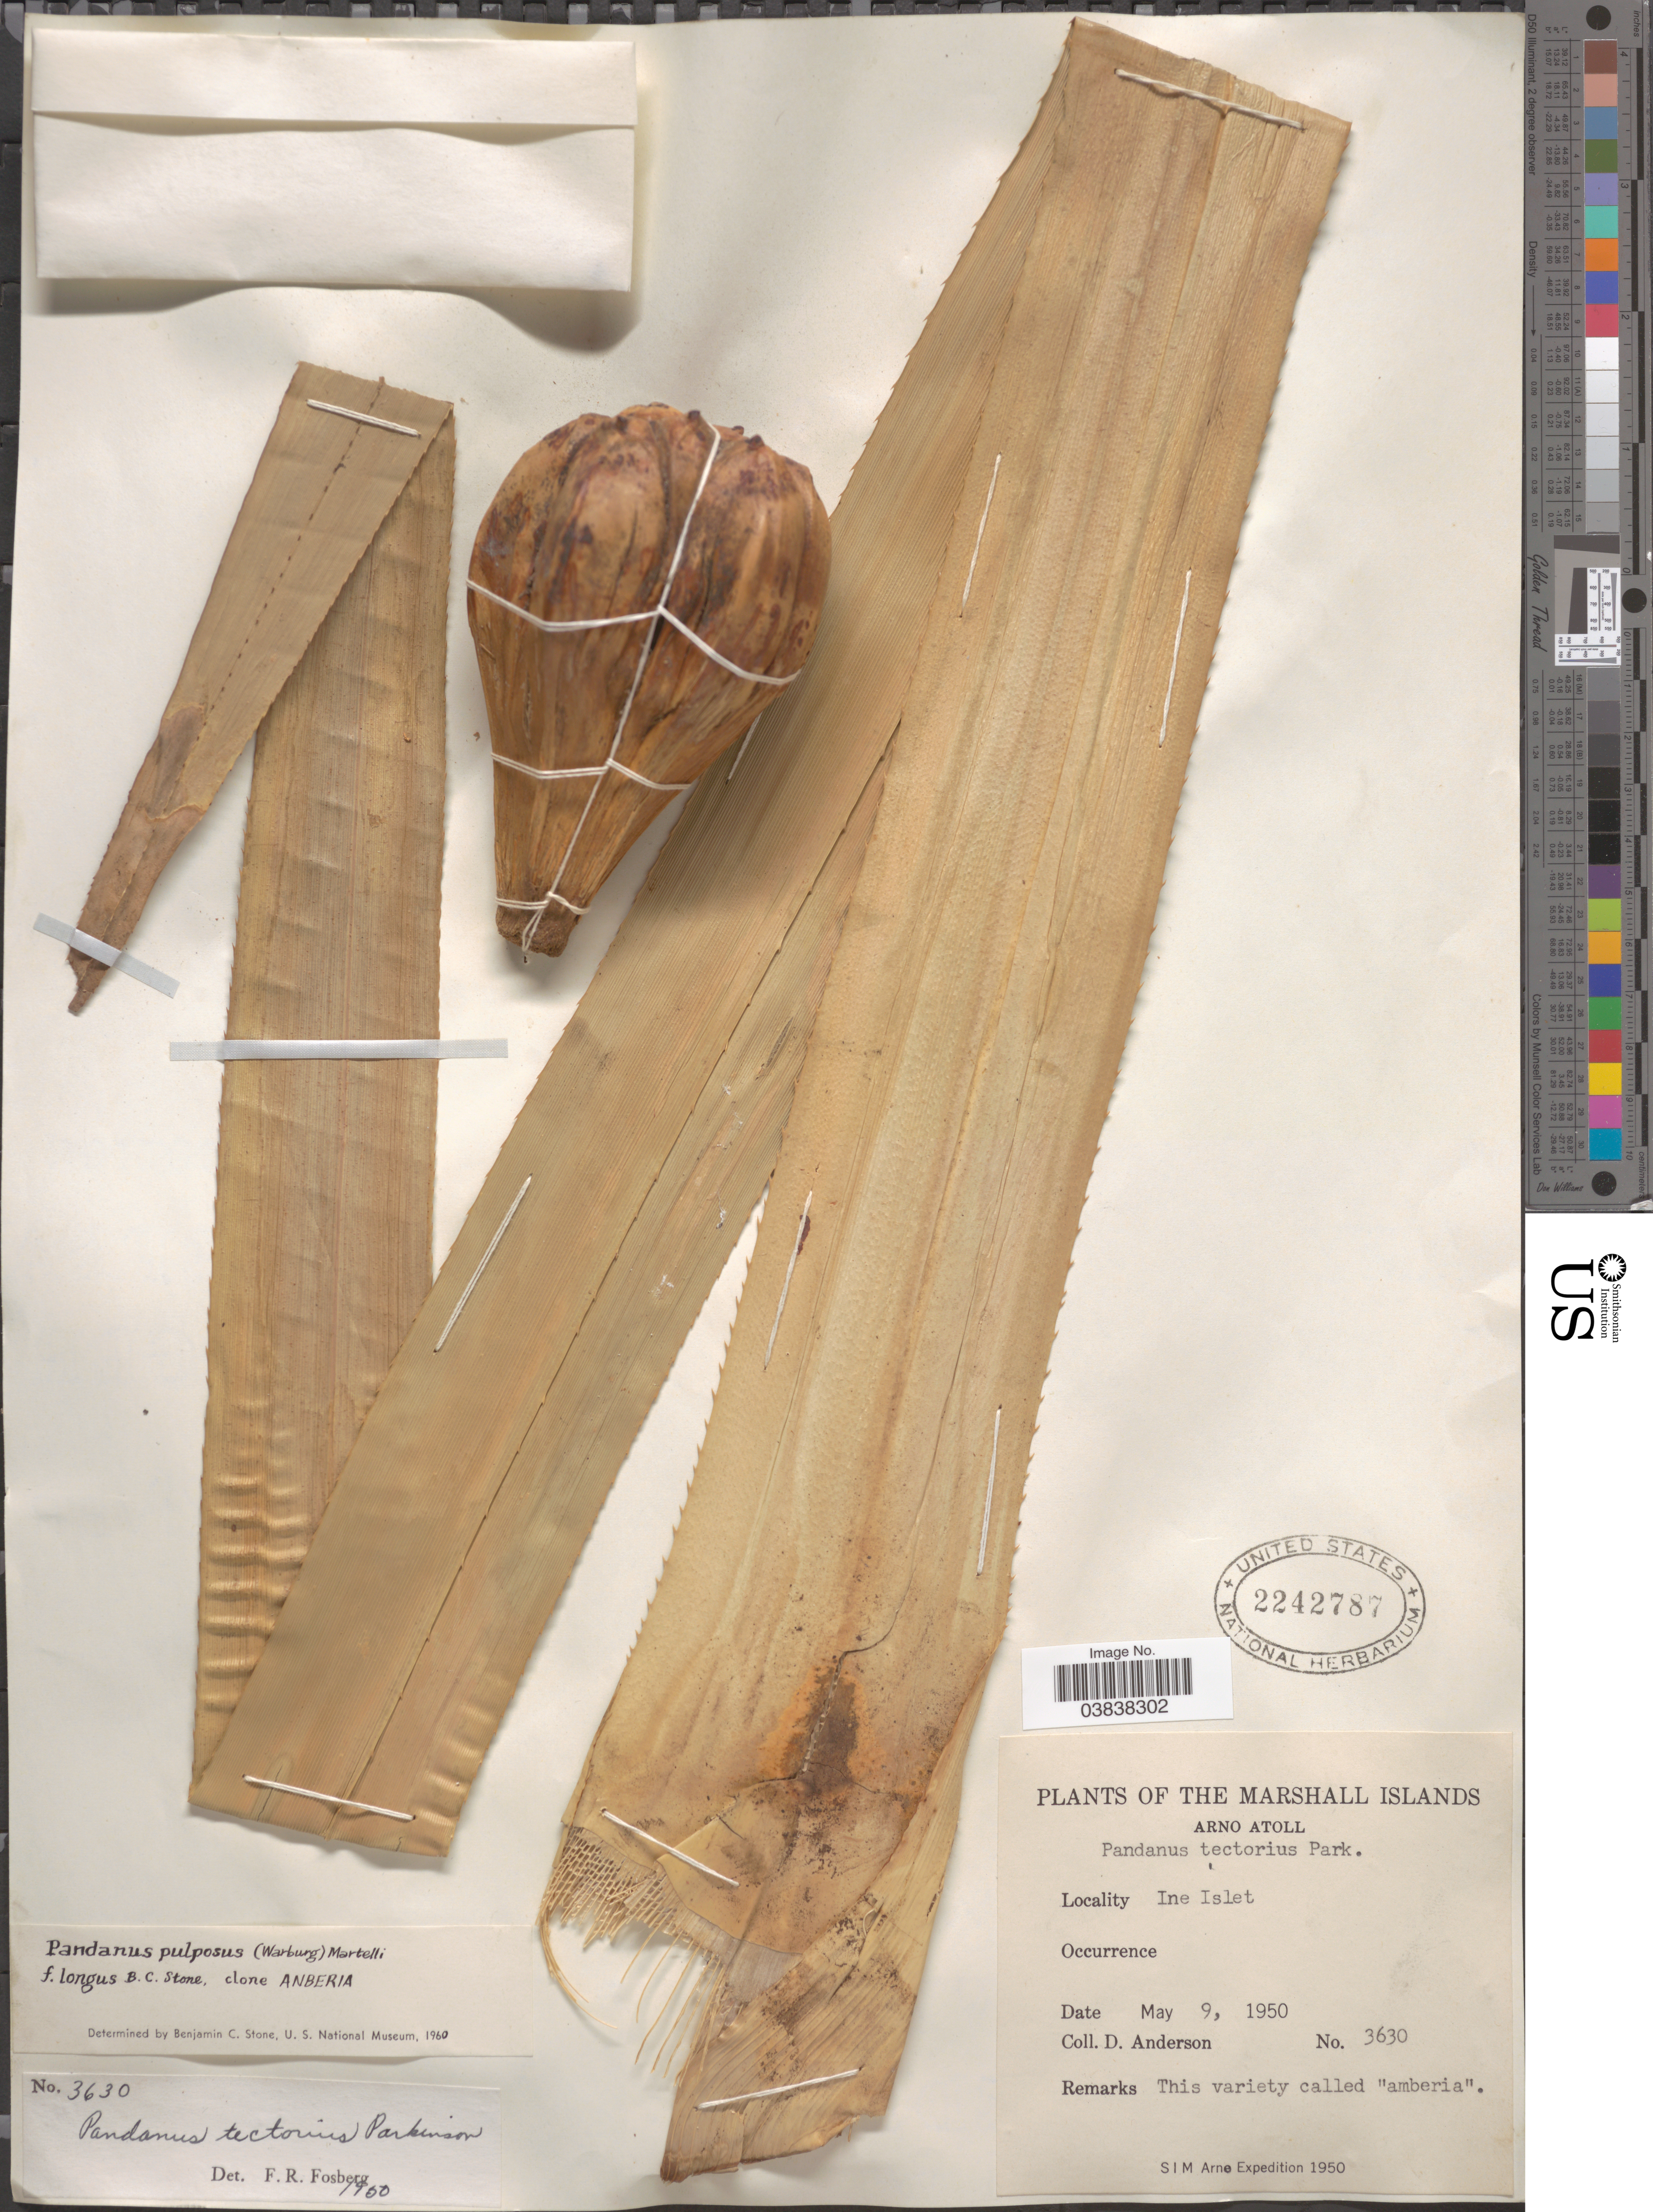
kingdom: Plantae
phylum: Tracheophyta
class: Liliopsida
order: Pandanales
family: Pandanaceae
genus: Pandanus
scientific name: Pandanus tectorius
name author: Parkinson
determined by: Strong, Mark T., (BOT), Smithsonian Institution - National Museum of Natural History (UNITED STATES)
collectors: D. Anderson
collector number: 3630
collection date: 1950-05-09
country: Marshall Islands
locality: Arno Atoll. Ine Islet.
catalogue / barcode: US 2242787